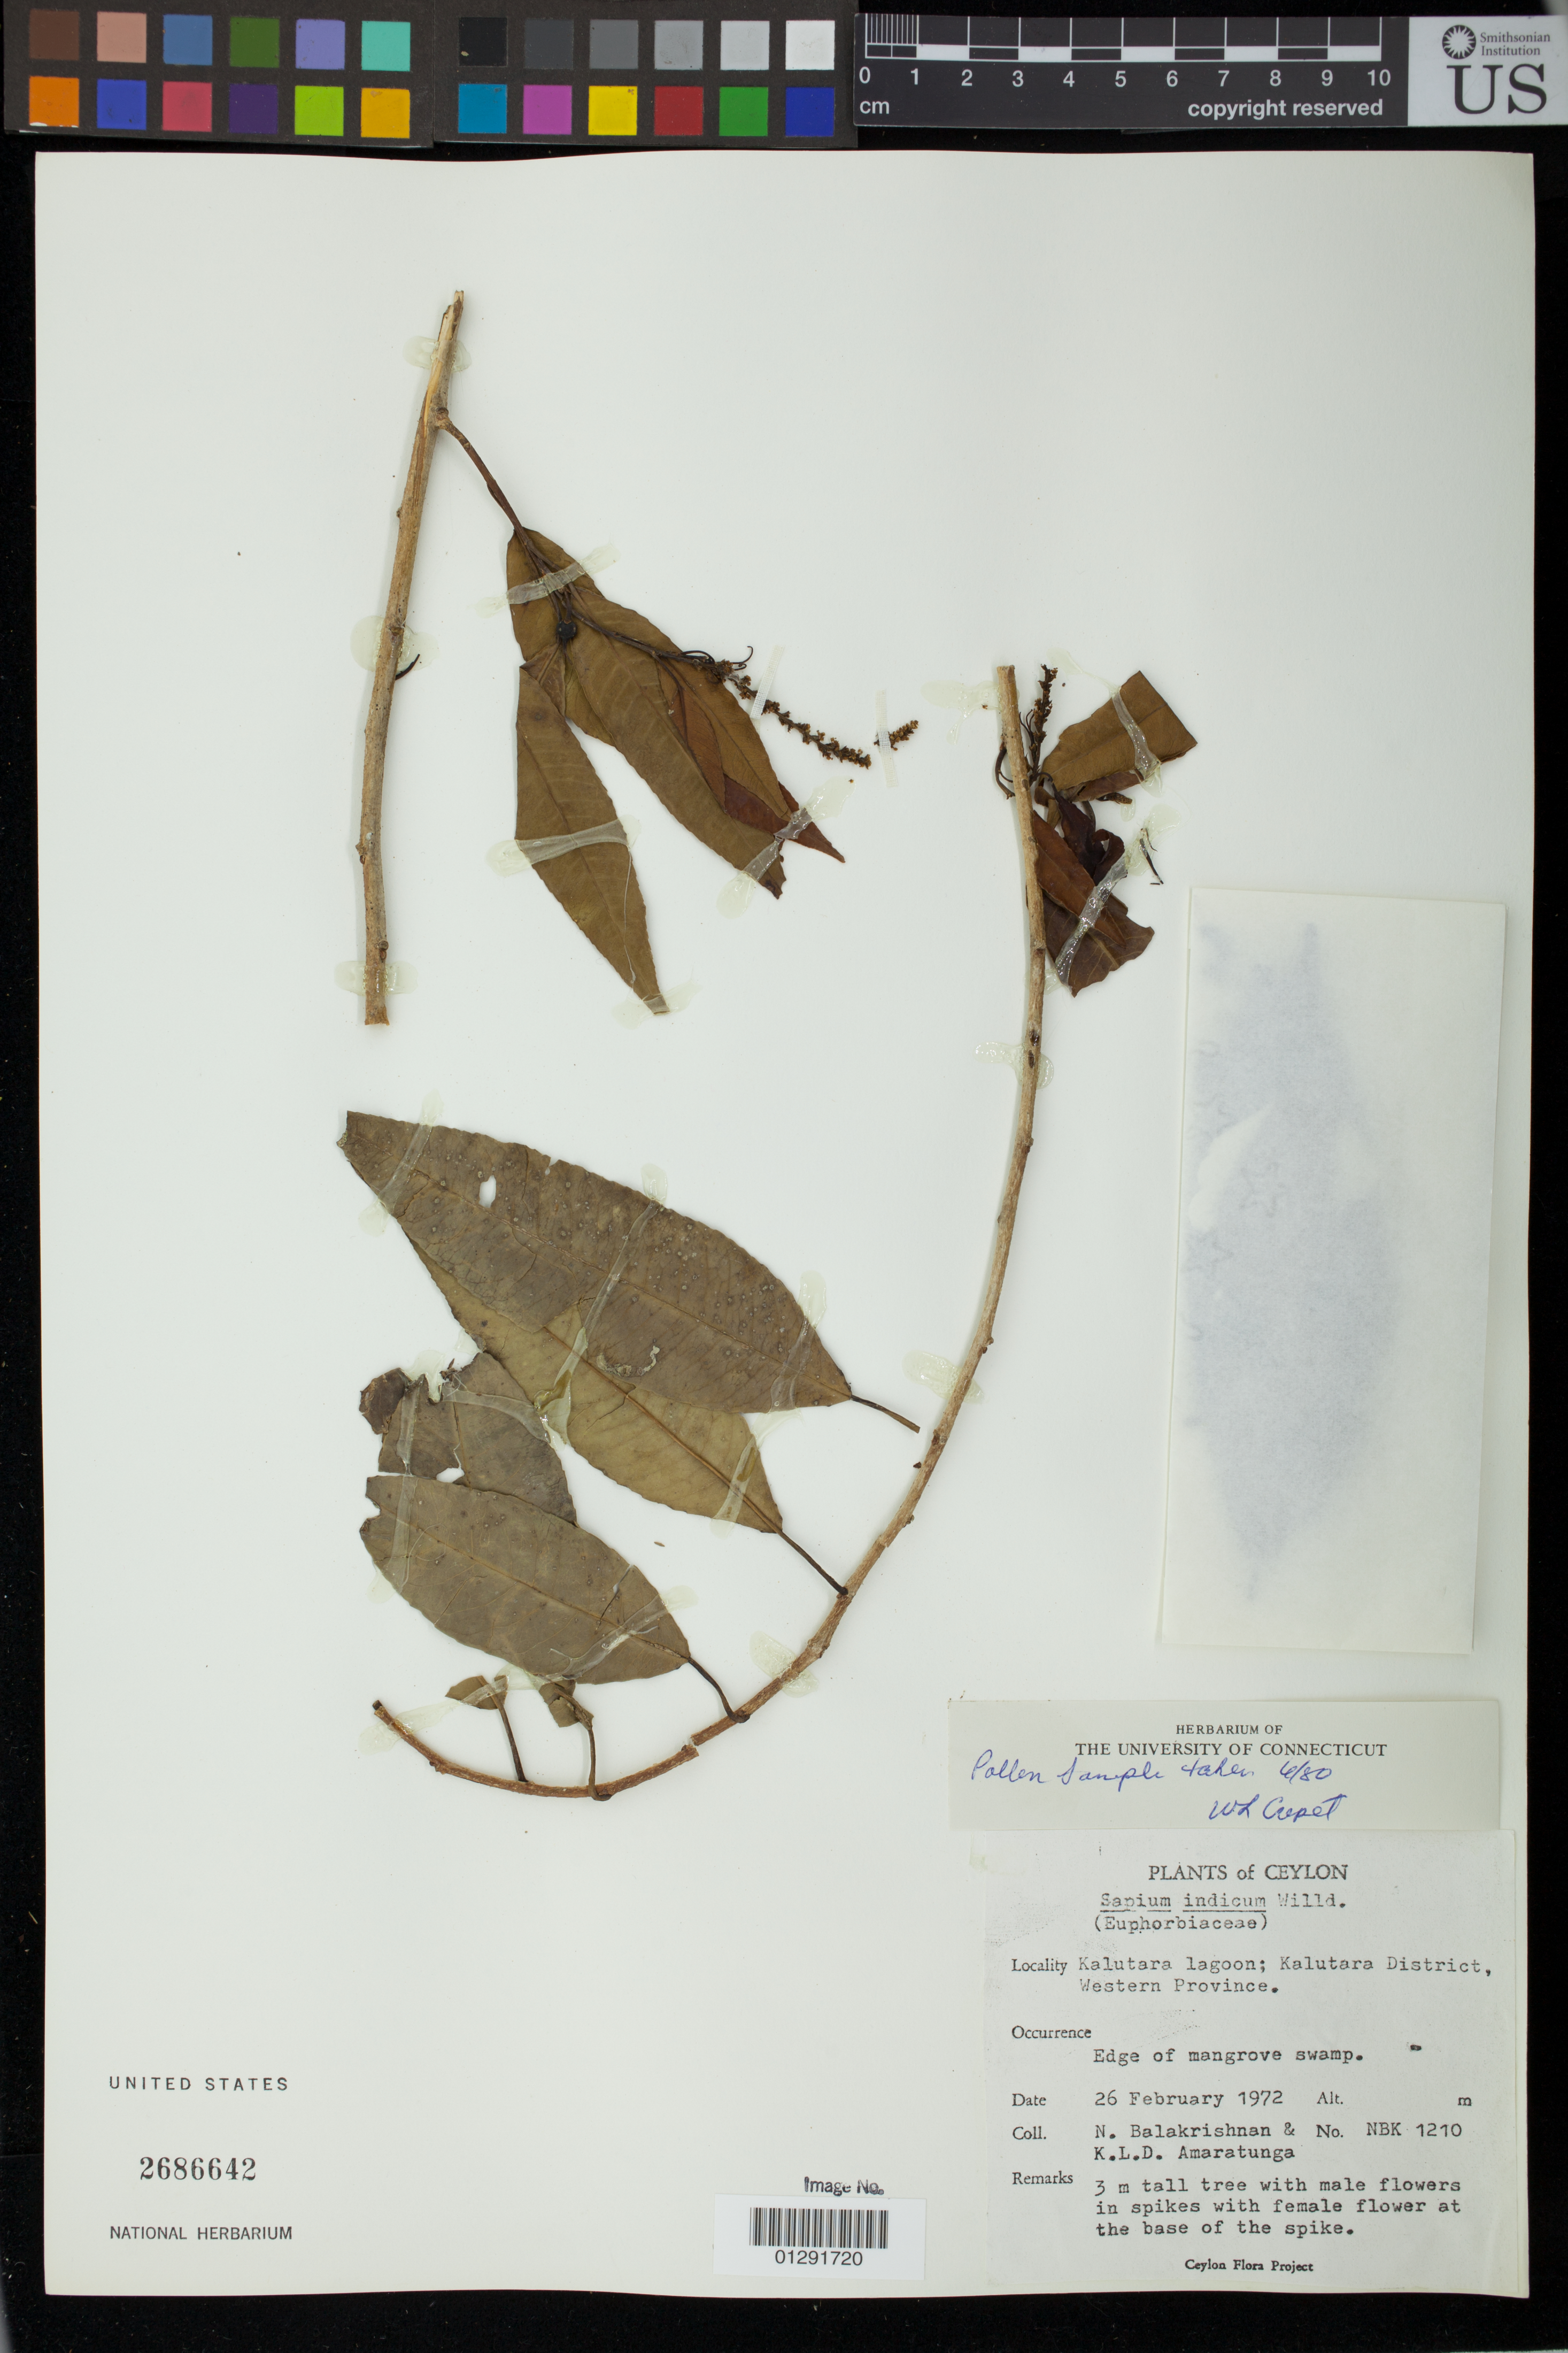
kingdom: Plantae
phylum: Tracheophyta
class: Magnoliopsida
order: Malpighiales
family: Euphorbiaceae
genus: Sapium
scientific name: Sapium indicum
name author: Willd.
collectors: N. Balakrishnan & K. Amaratunga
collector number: NBK 1210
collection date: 1972-02-26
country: Sri Lanka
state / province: Western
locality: Ceylon. Kalutara lagoon; Kalutara District.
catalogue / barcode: US 2686642